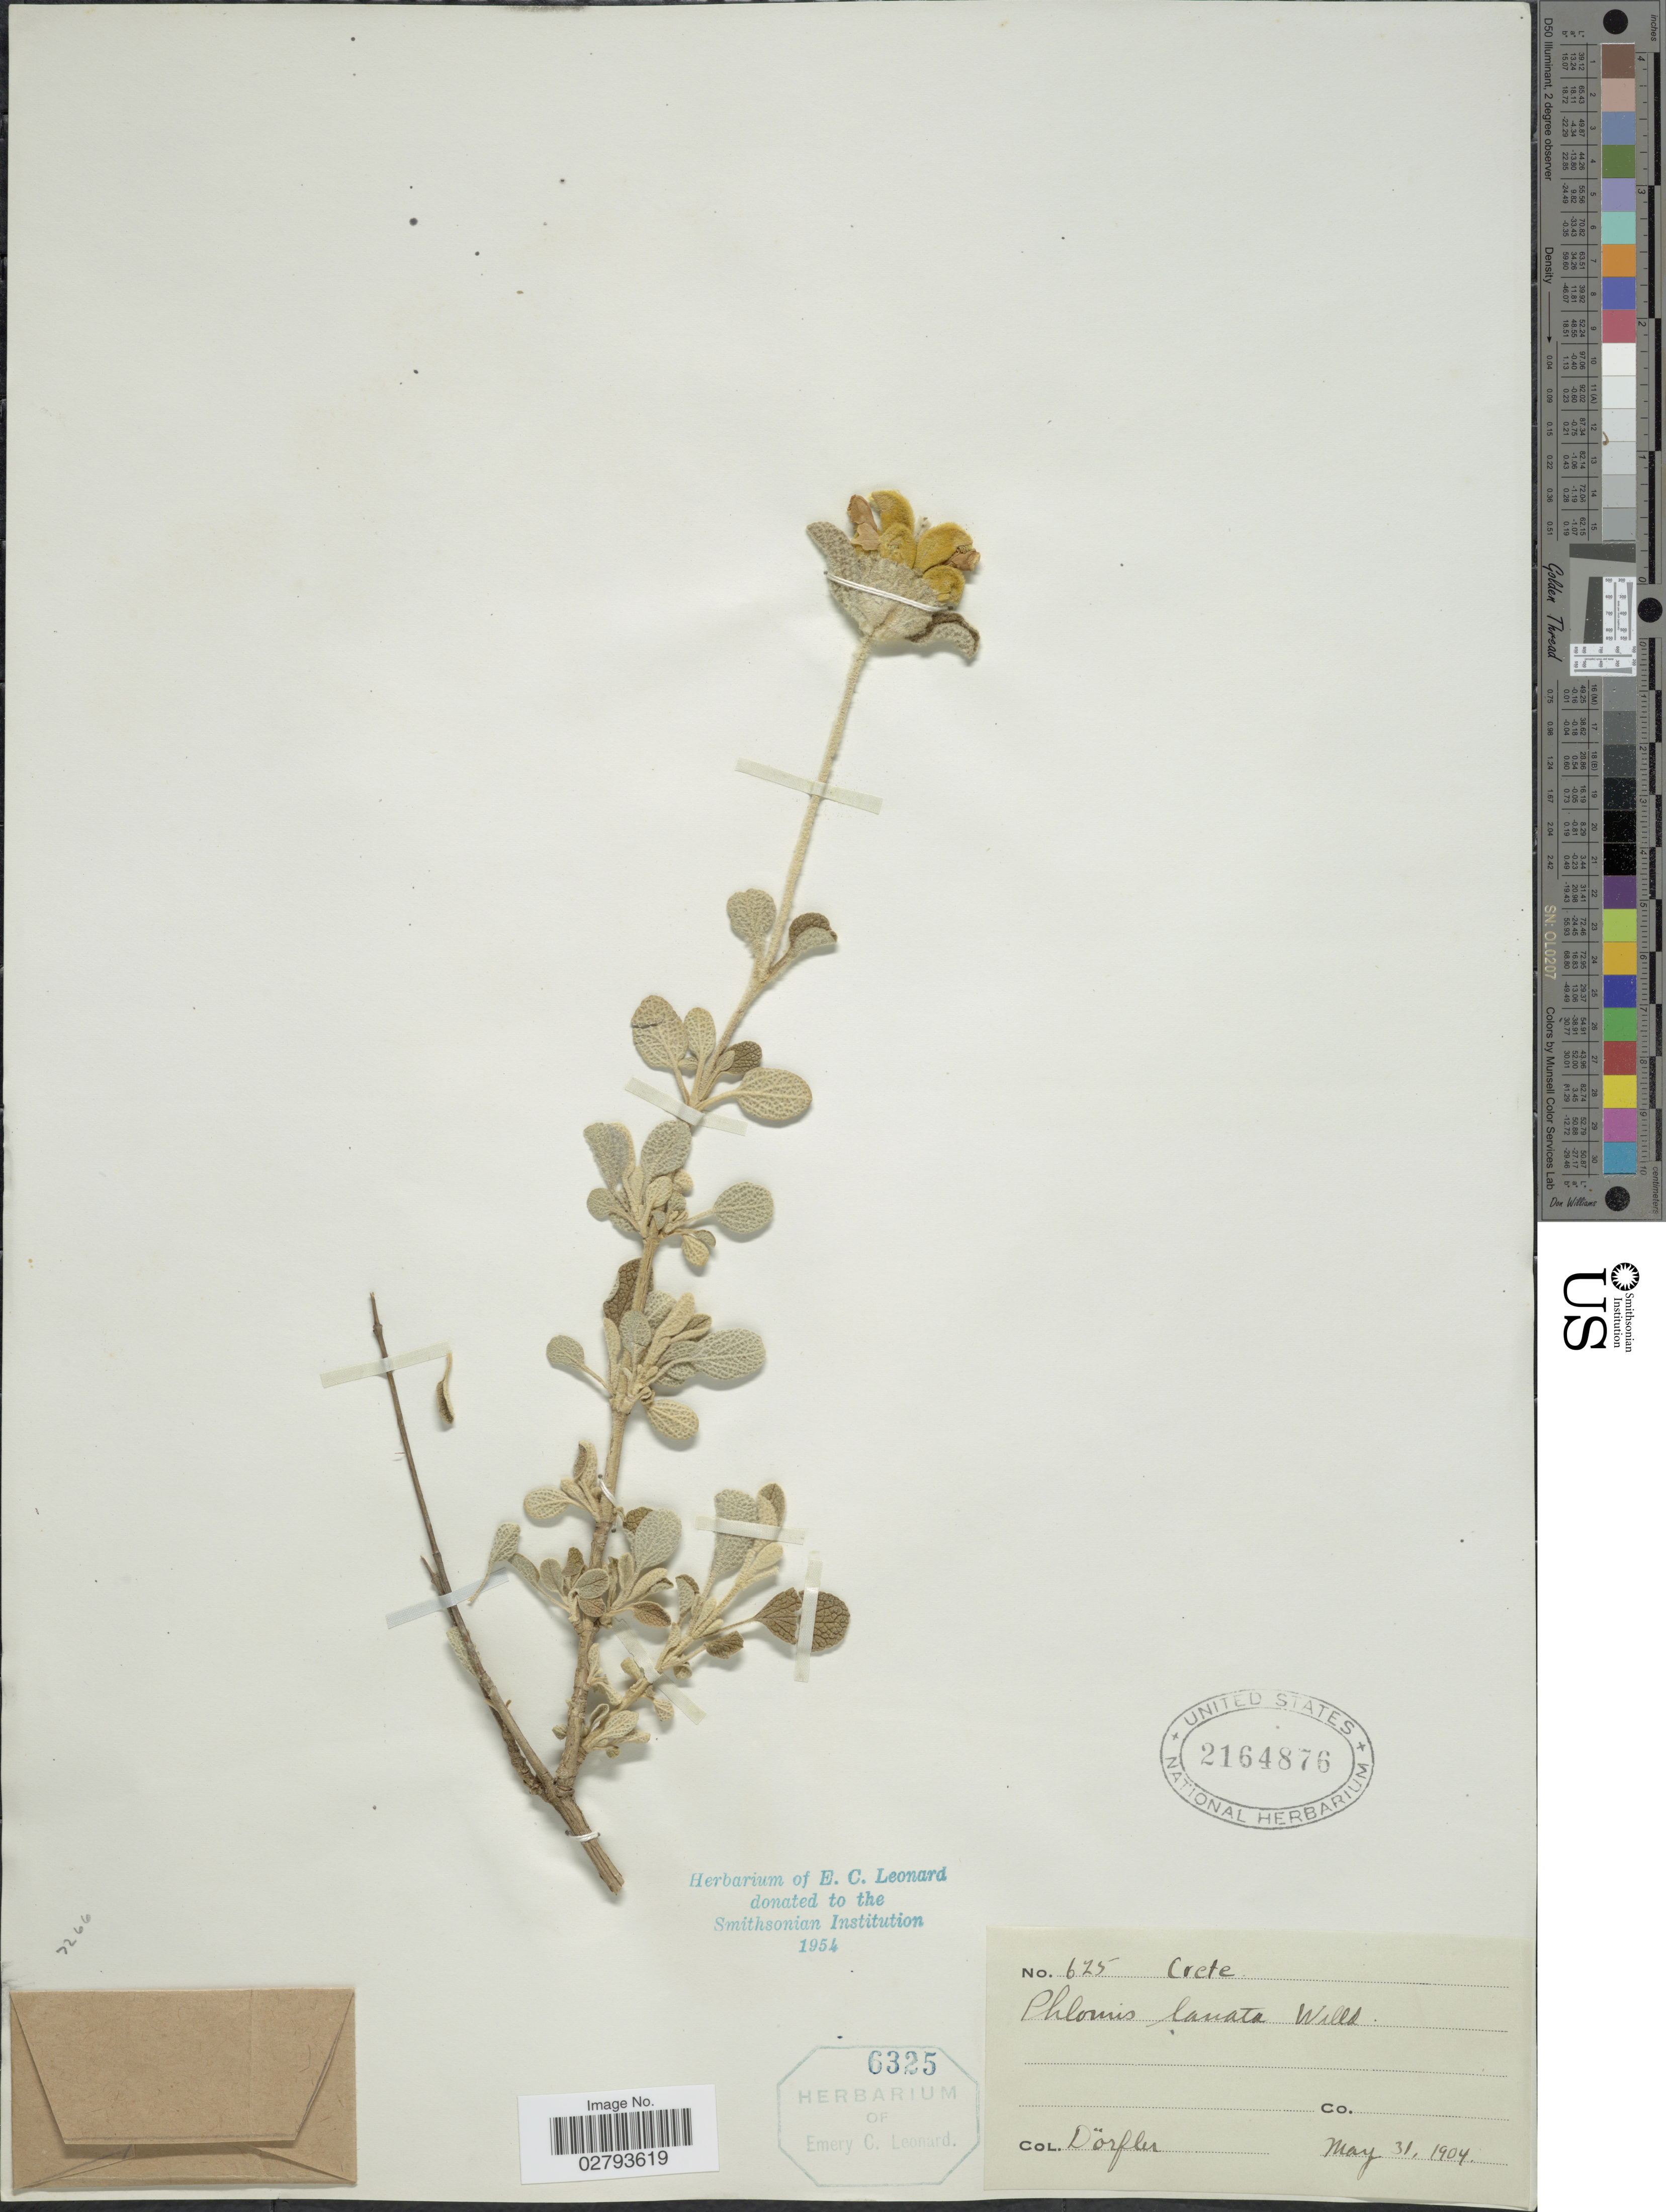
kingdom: Plantae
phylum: Tracheophyta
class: Magnoliopsida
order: Lamiales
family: Lamiaceae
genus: Phlomis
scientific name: Phlomis lanata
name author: Willd.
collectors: I. Dörfler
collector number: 625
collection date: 1904-05-31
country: Greece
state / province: Crete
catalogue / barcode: US 2164876